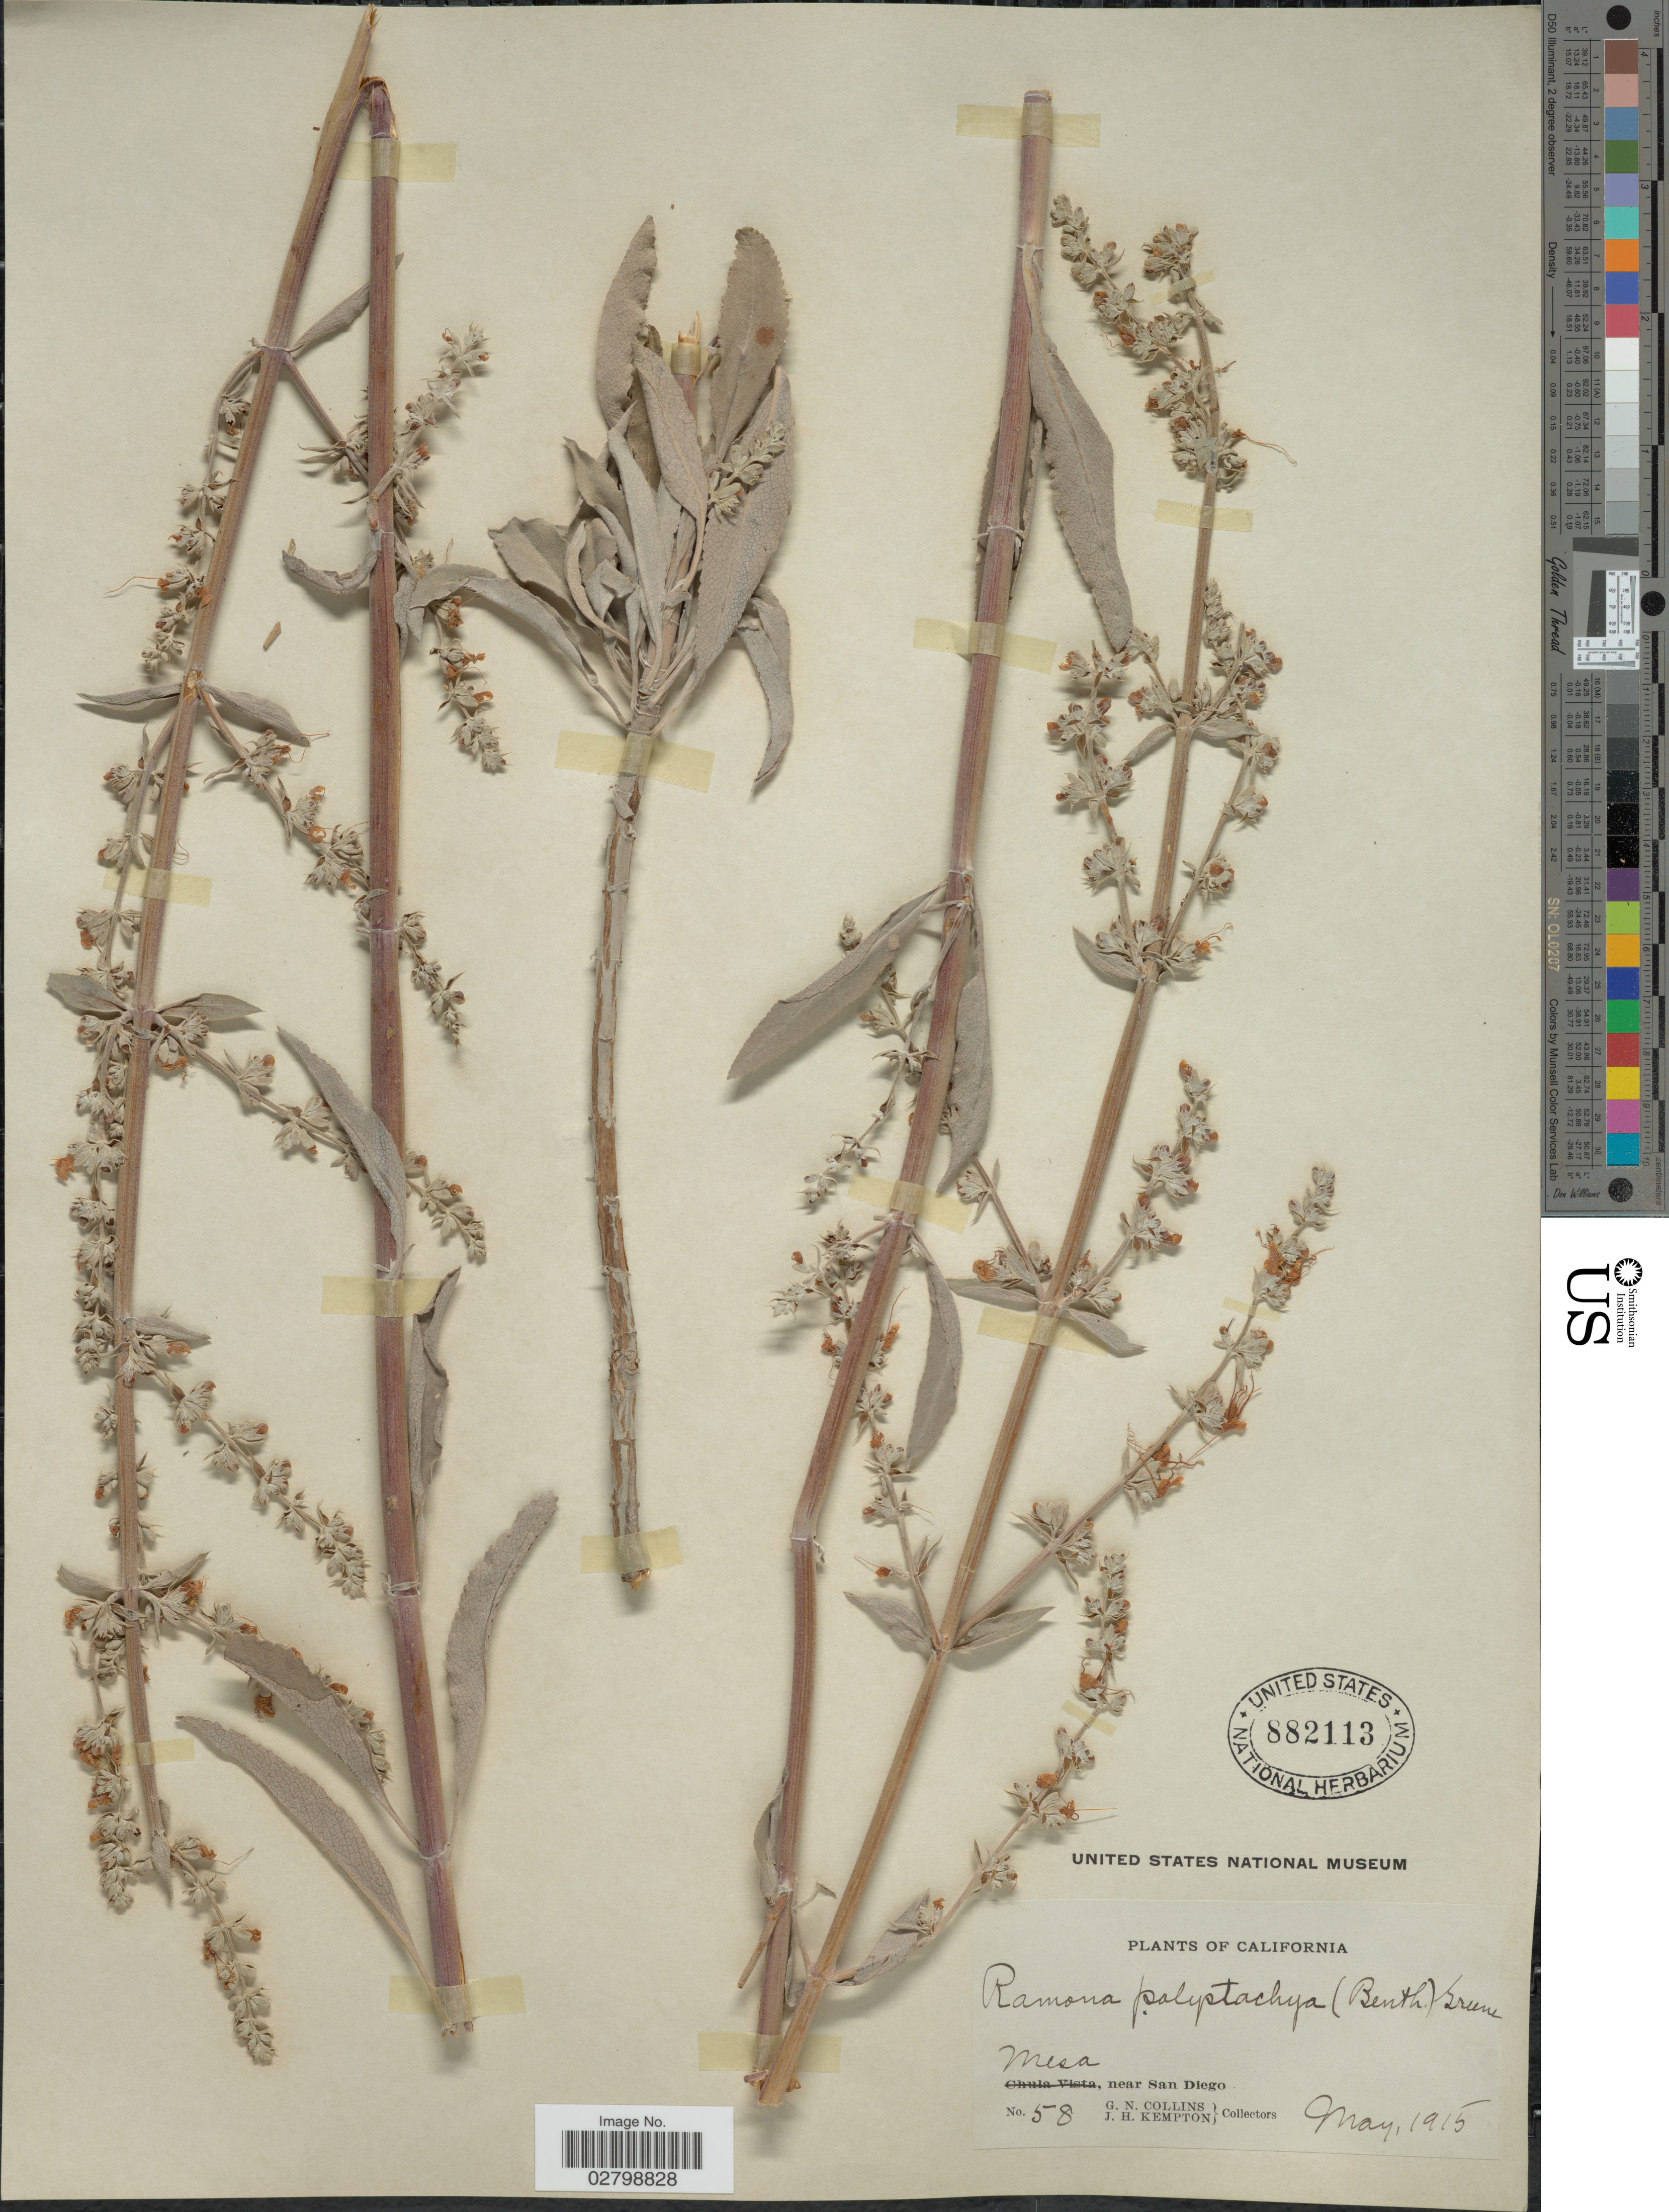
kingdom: Plantae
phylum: Tracheophyta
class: Magnoliopsida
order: Lamiales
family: Lamiaceae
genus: Salvia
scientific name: Salvia apiana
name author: Jeps.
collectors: G. Collins & J. H. Kempton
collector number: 58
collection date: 1915-05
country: United States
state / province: California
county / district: San Diego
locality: Mesa, near San Diego.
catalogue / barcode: US 882113